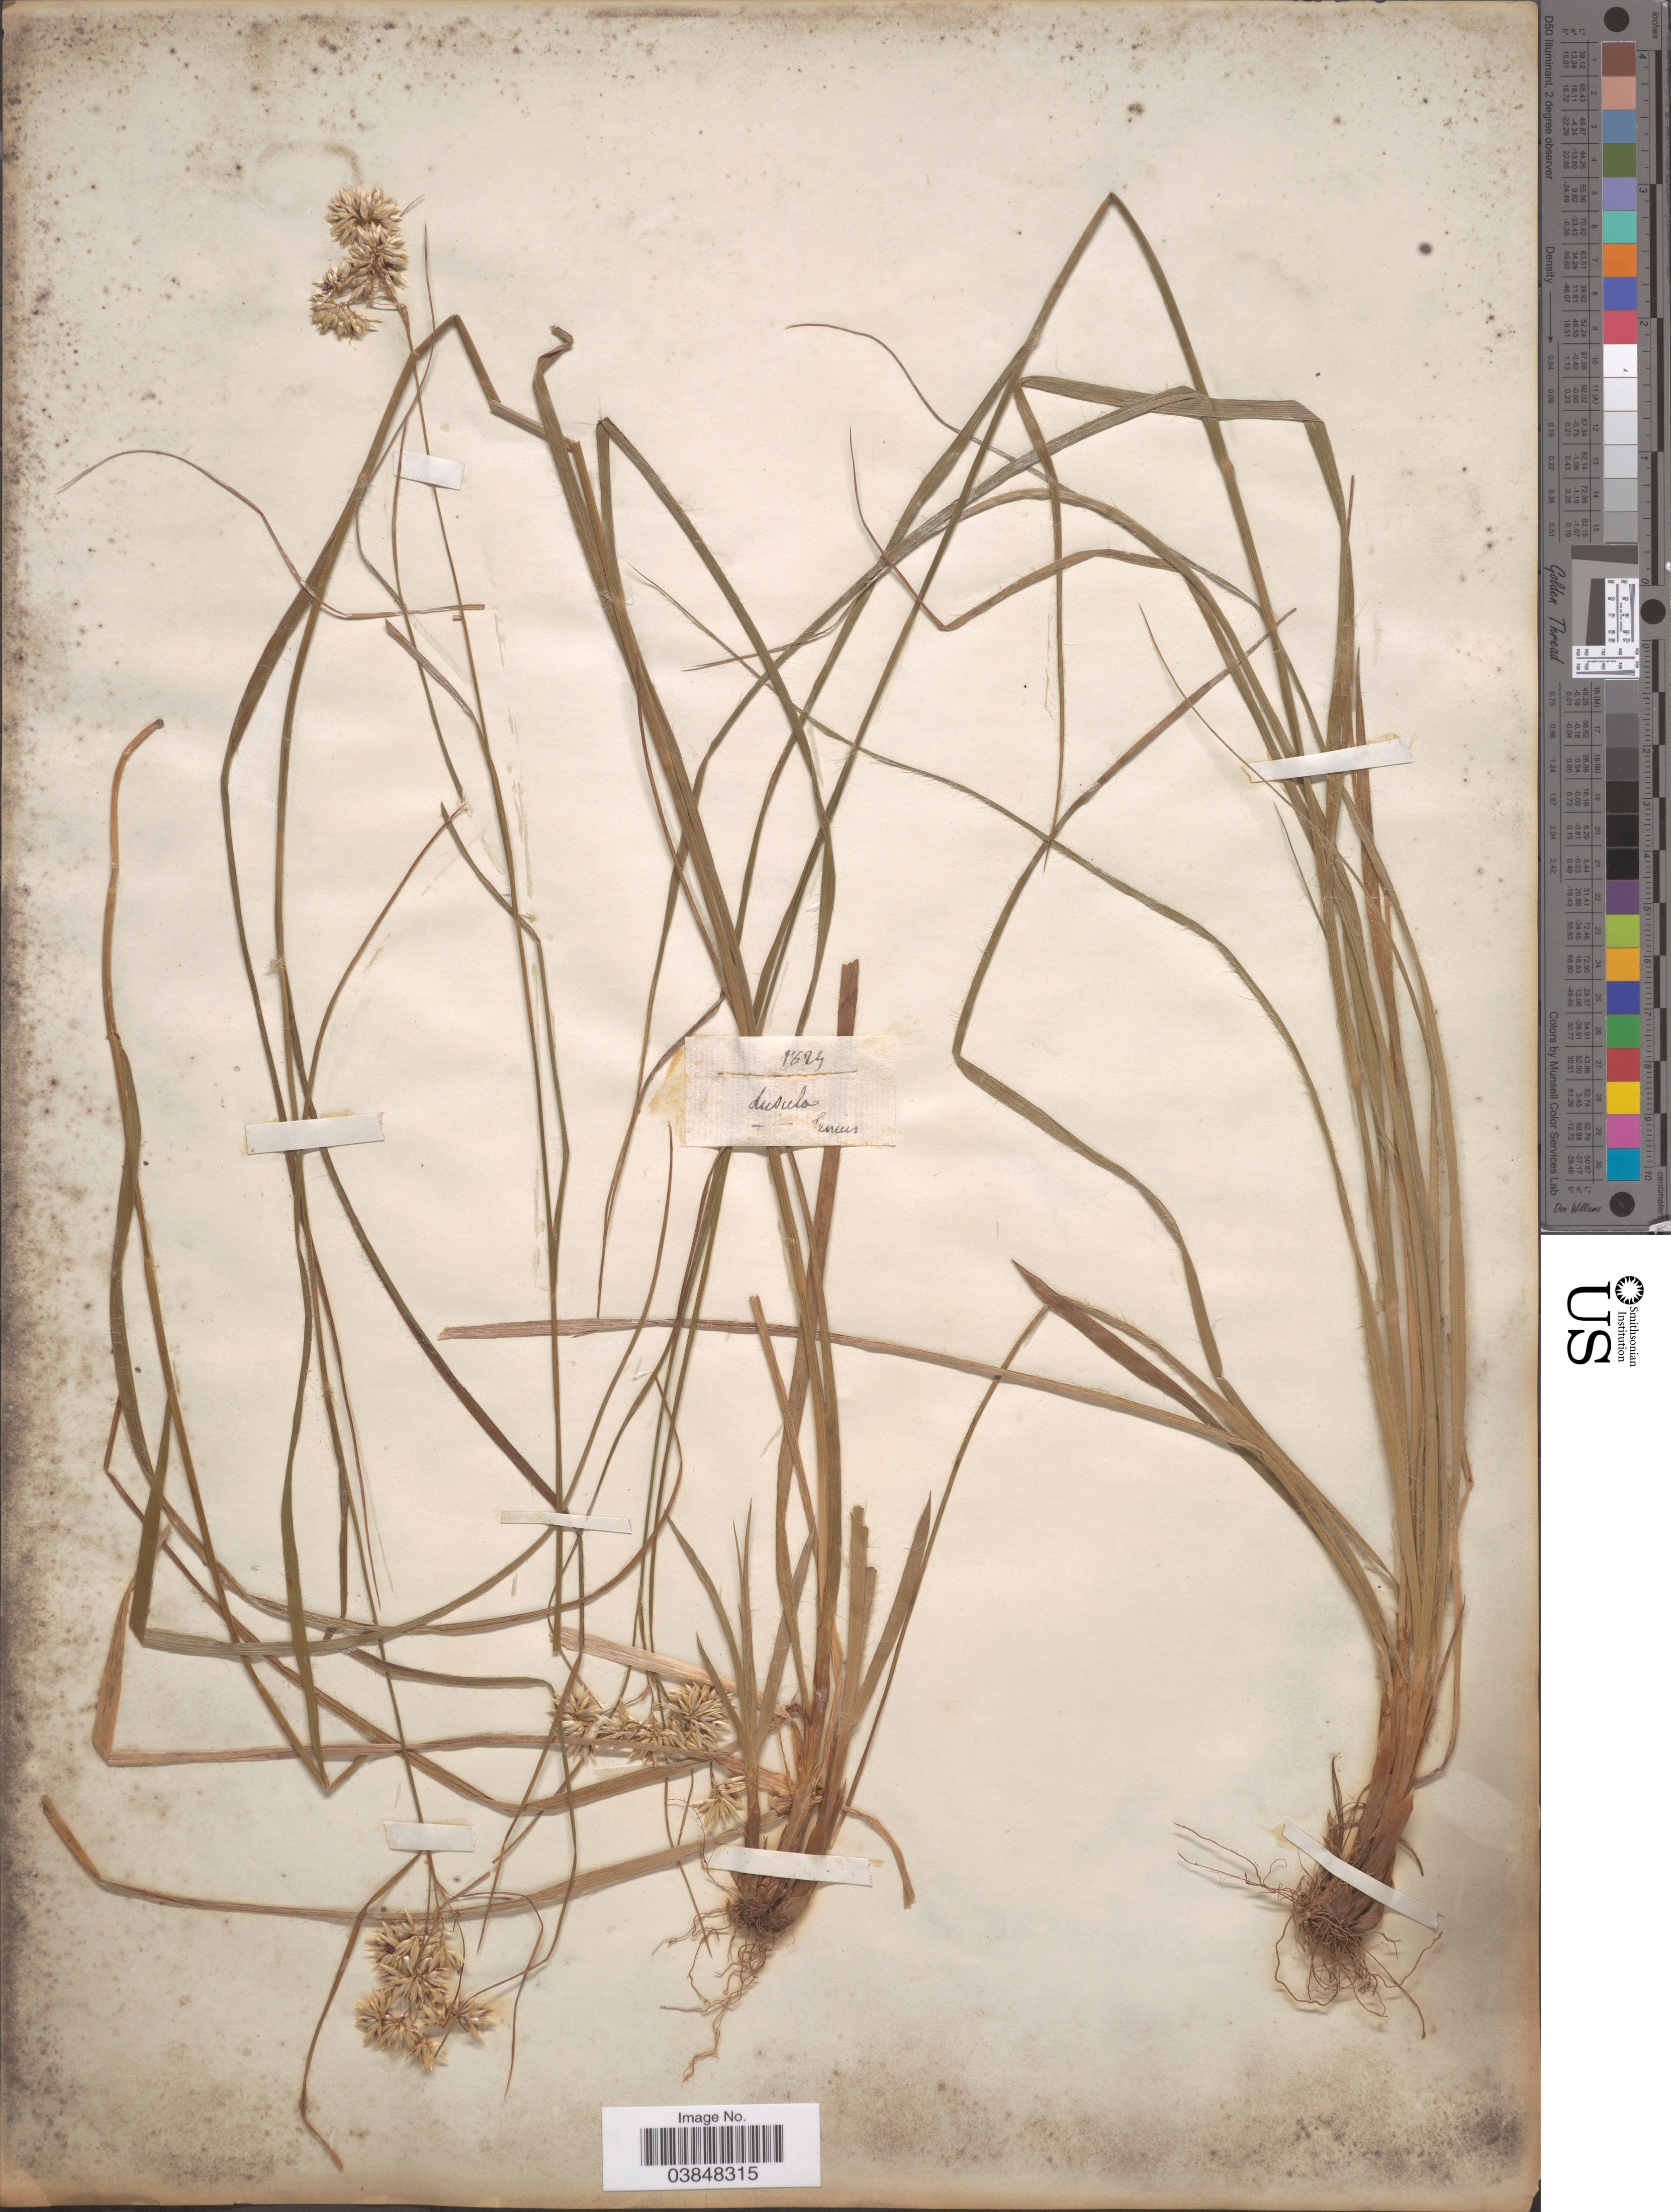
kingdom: Plantae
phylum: Tracheophyta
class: Liliopsida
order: Poales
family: Juncaceae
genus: Luzula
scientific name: Luzula sp.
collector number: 1829?